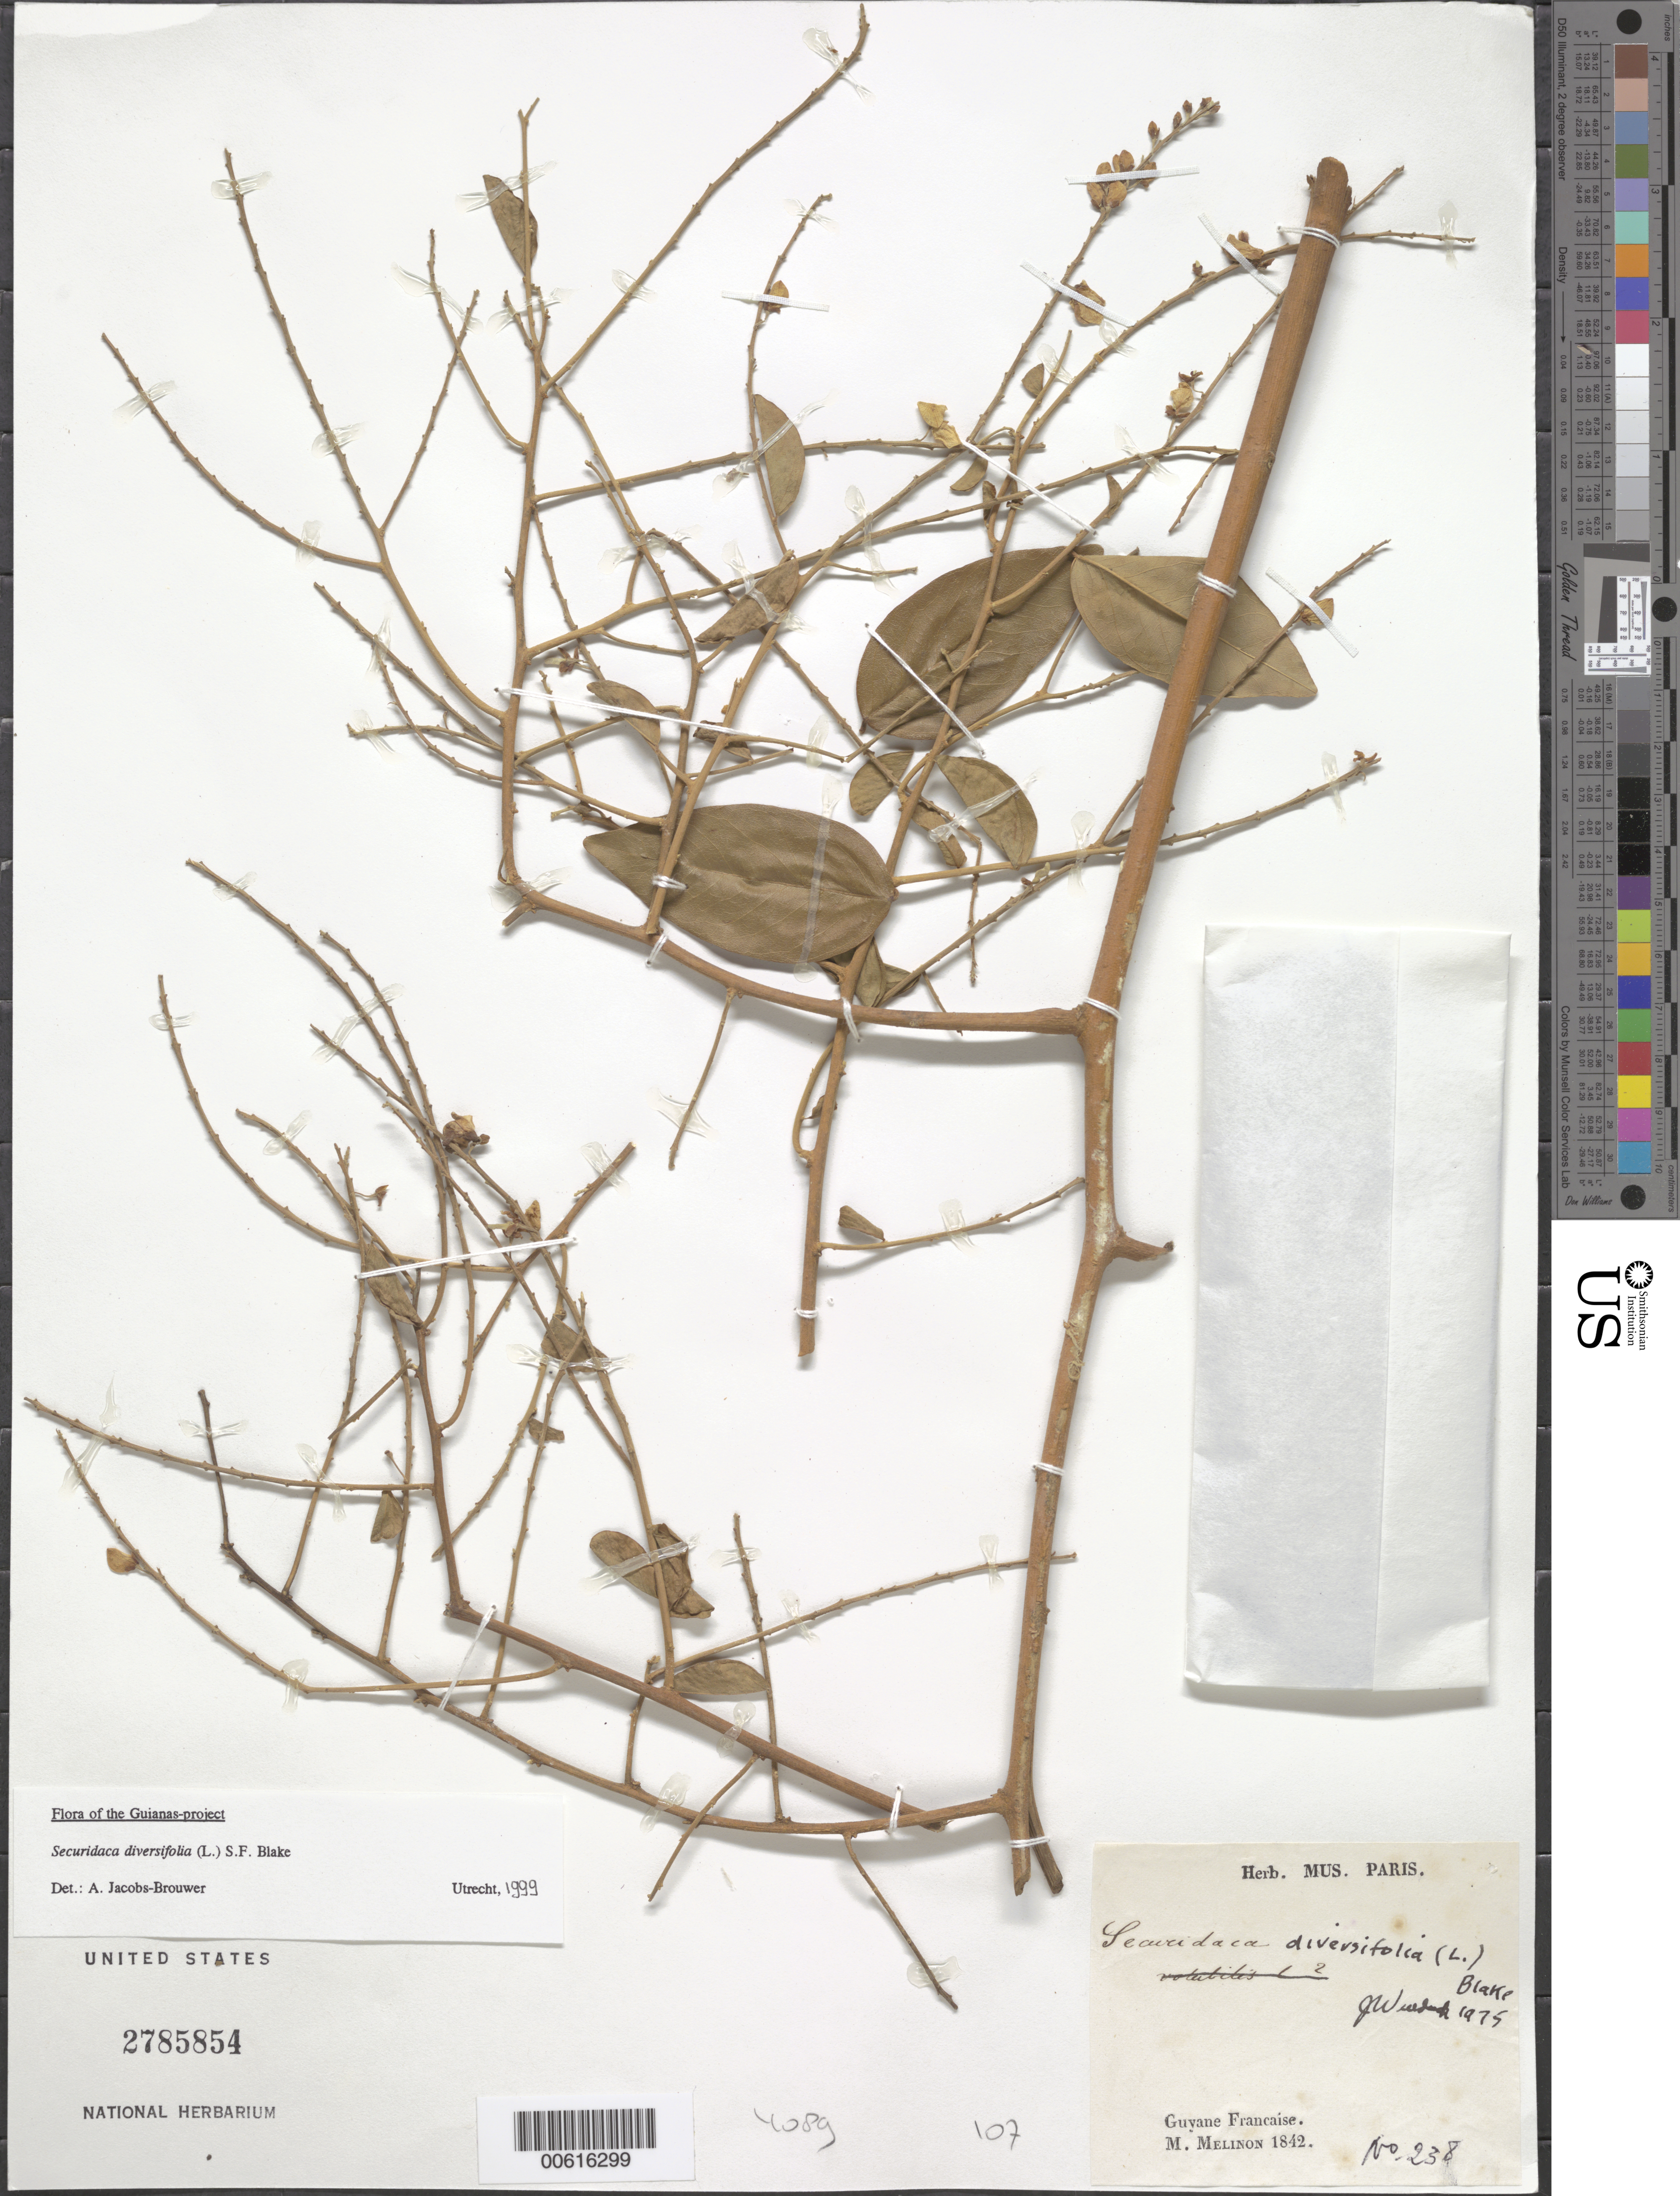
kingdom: Plantae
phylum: Tracheophyta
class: Magnoliopsida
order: Fabales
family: Polygalaceae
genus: Securidaca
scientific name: Securidaca diversifolia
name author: (L.) S.F. Blake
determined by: Jacobs-Brouwer, A.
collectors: E. Mélinon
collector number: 238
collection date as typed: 1842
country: French Guiana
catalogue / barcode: US 2785854